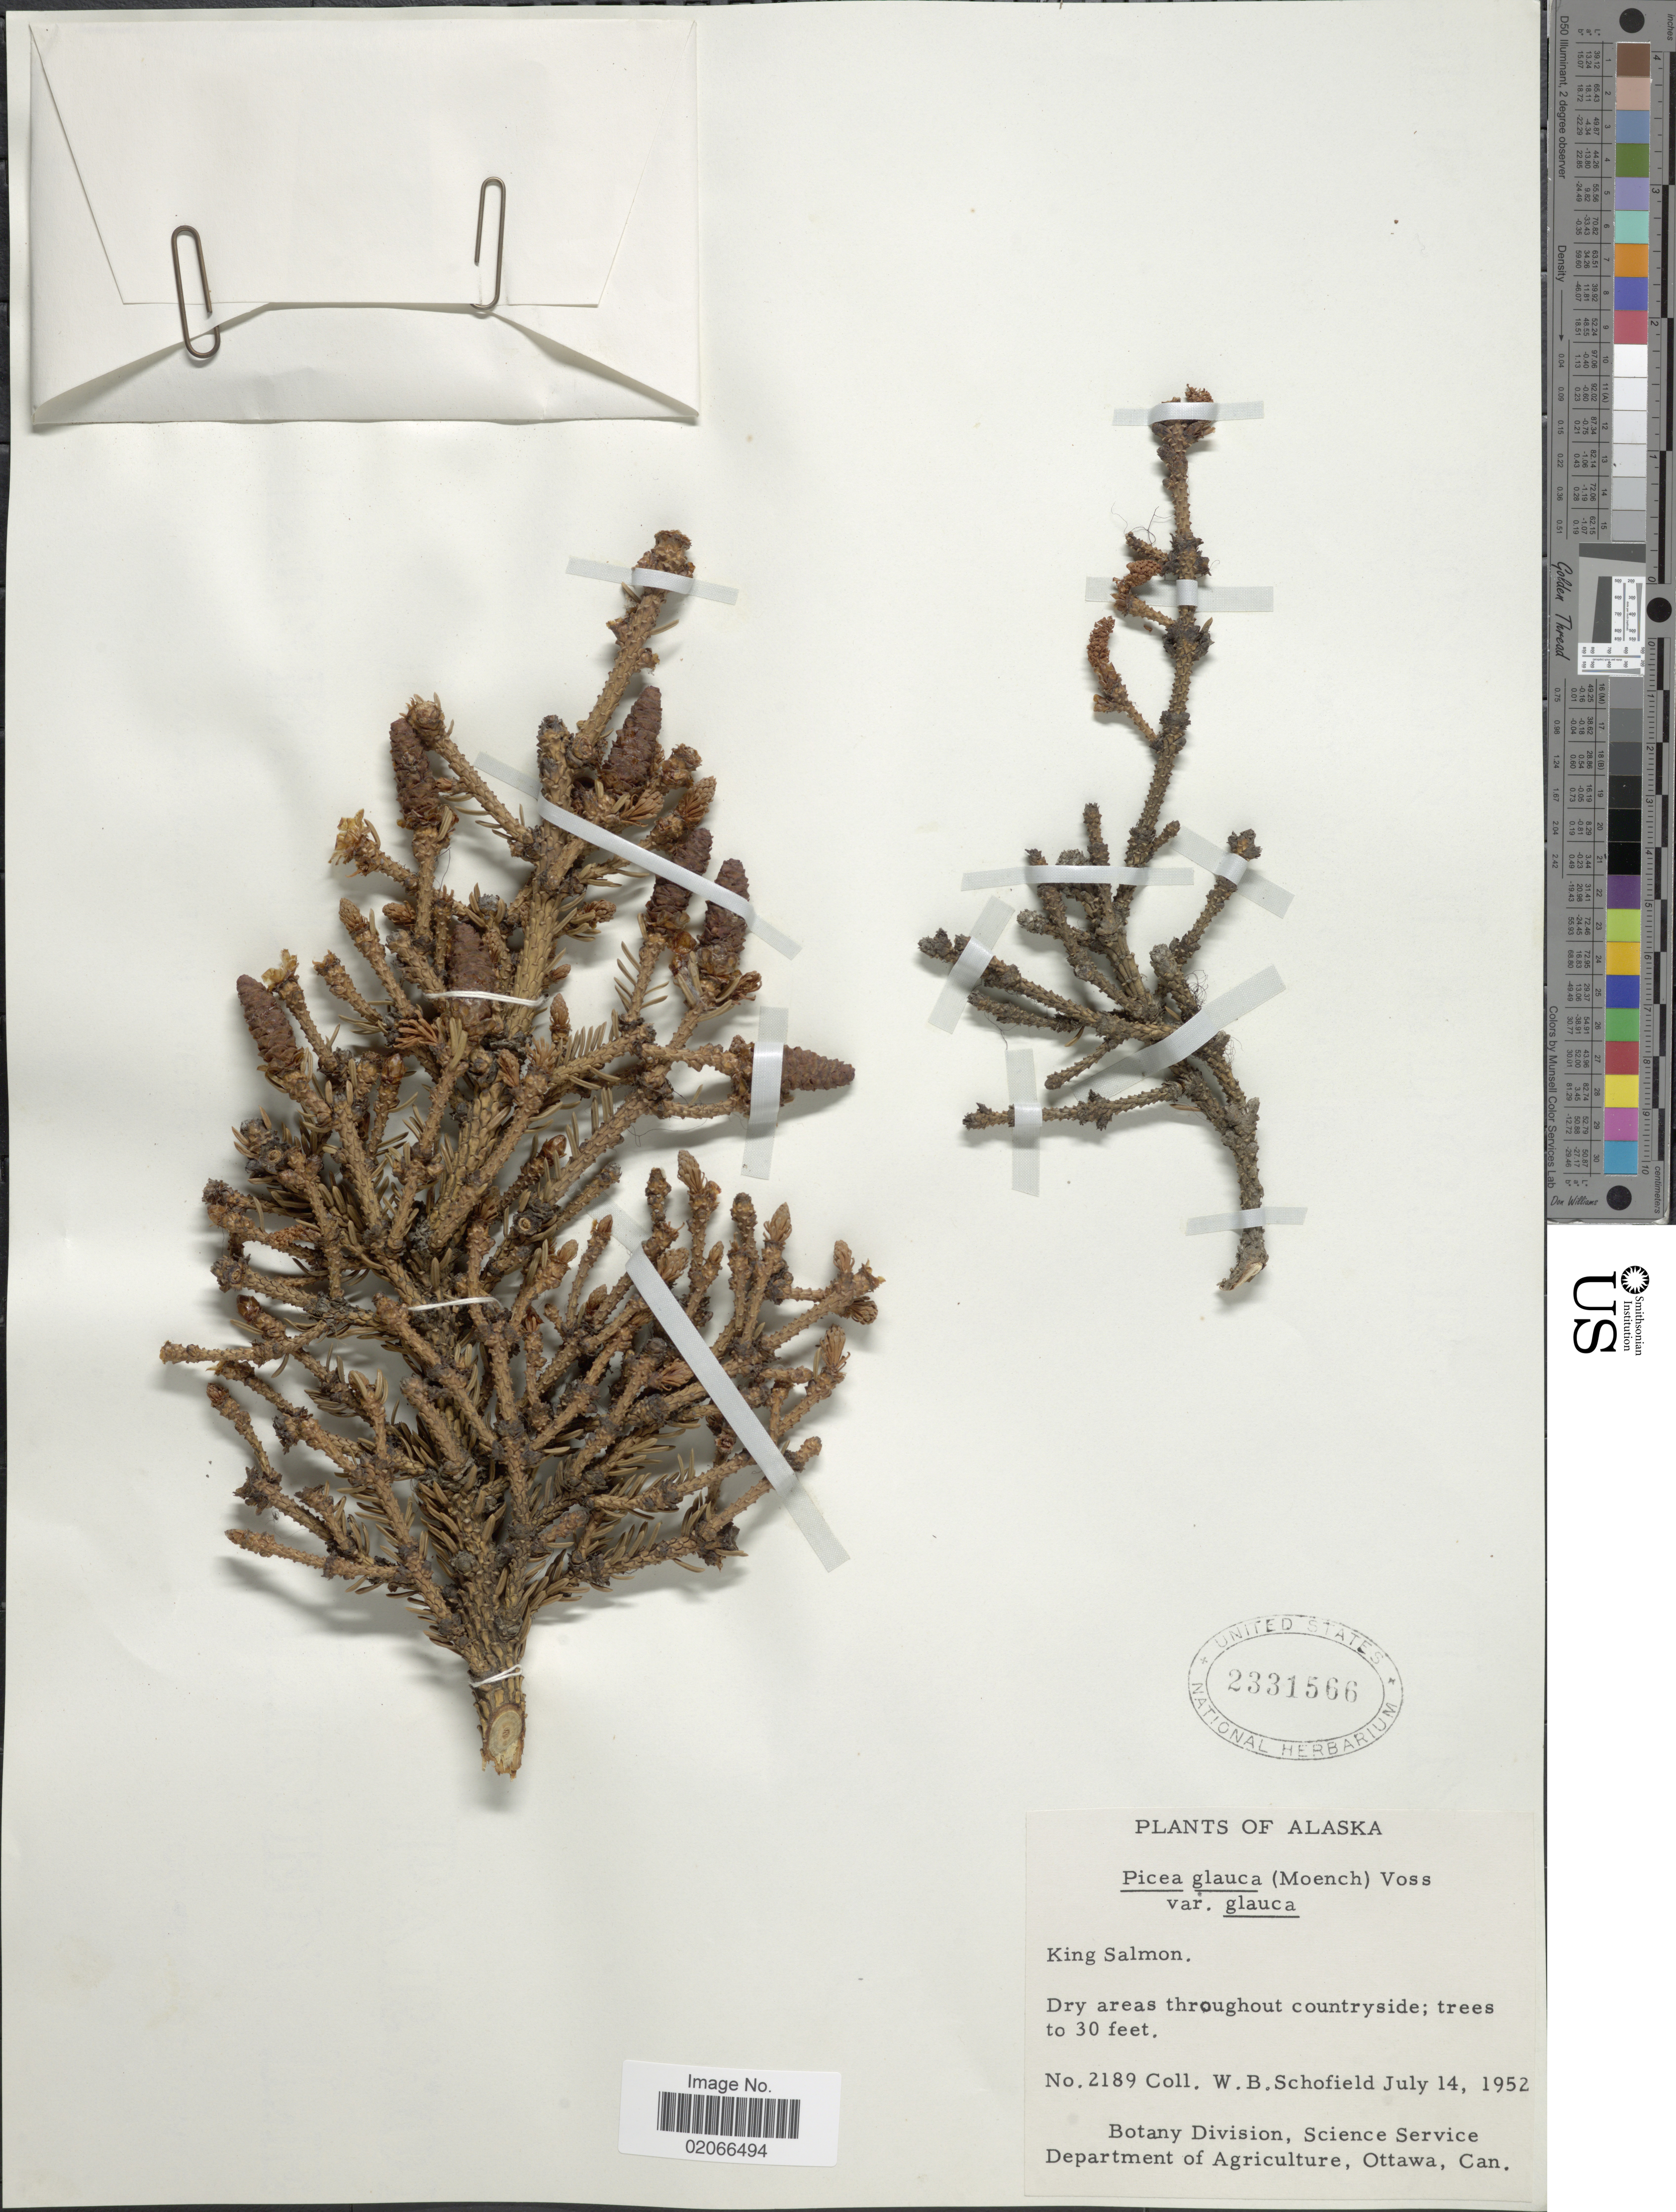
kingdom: Plantae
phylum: Tracheophyta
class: Pinopsida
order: Pinales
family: Pinaceae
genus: Picea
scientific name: Picea glauca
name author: (Moench) Voss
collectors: W. Schofield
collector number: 2189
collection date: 1952-07-14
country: United States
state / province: Alaska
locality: King Salmon, dry areas throughout countryside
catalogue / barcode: US 2331566